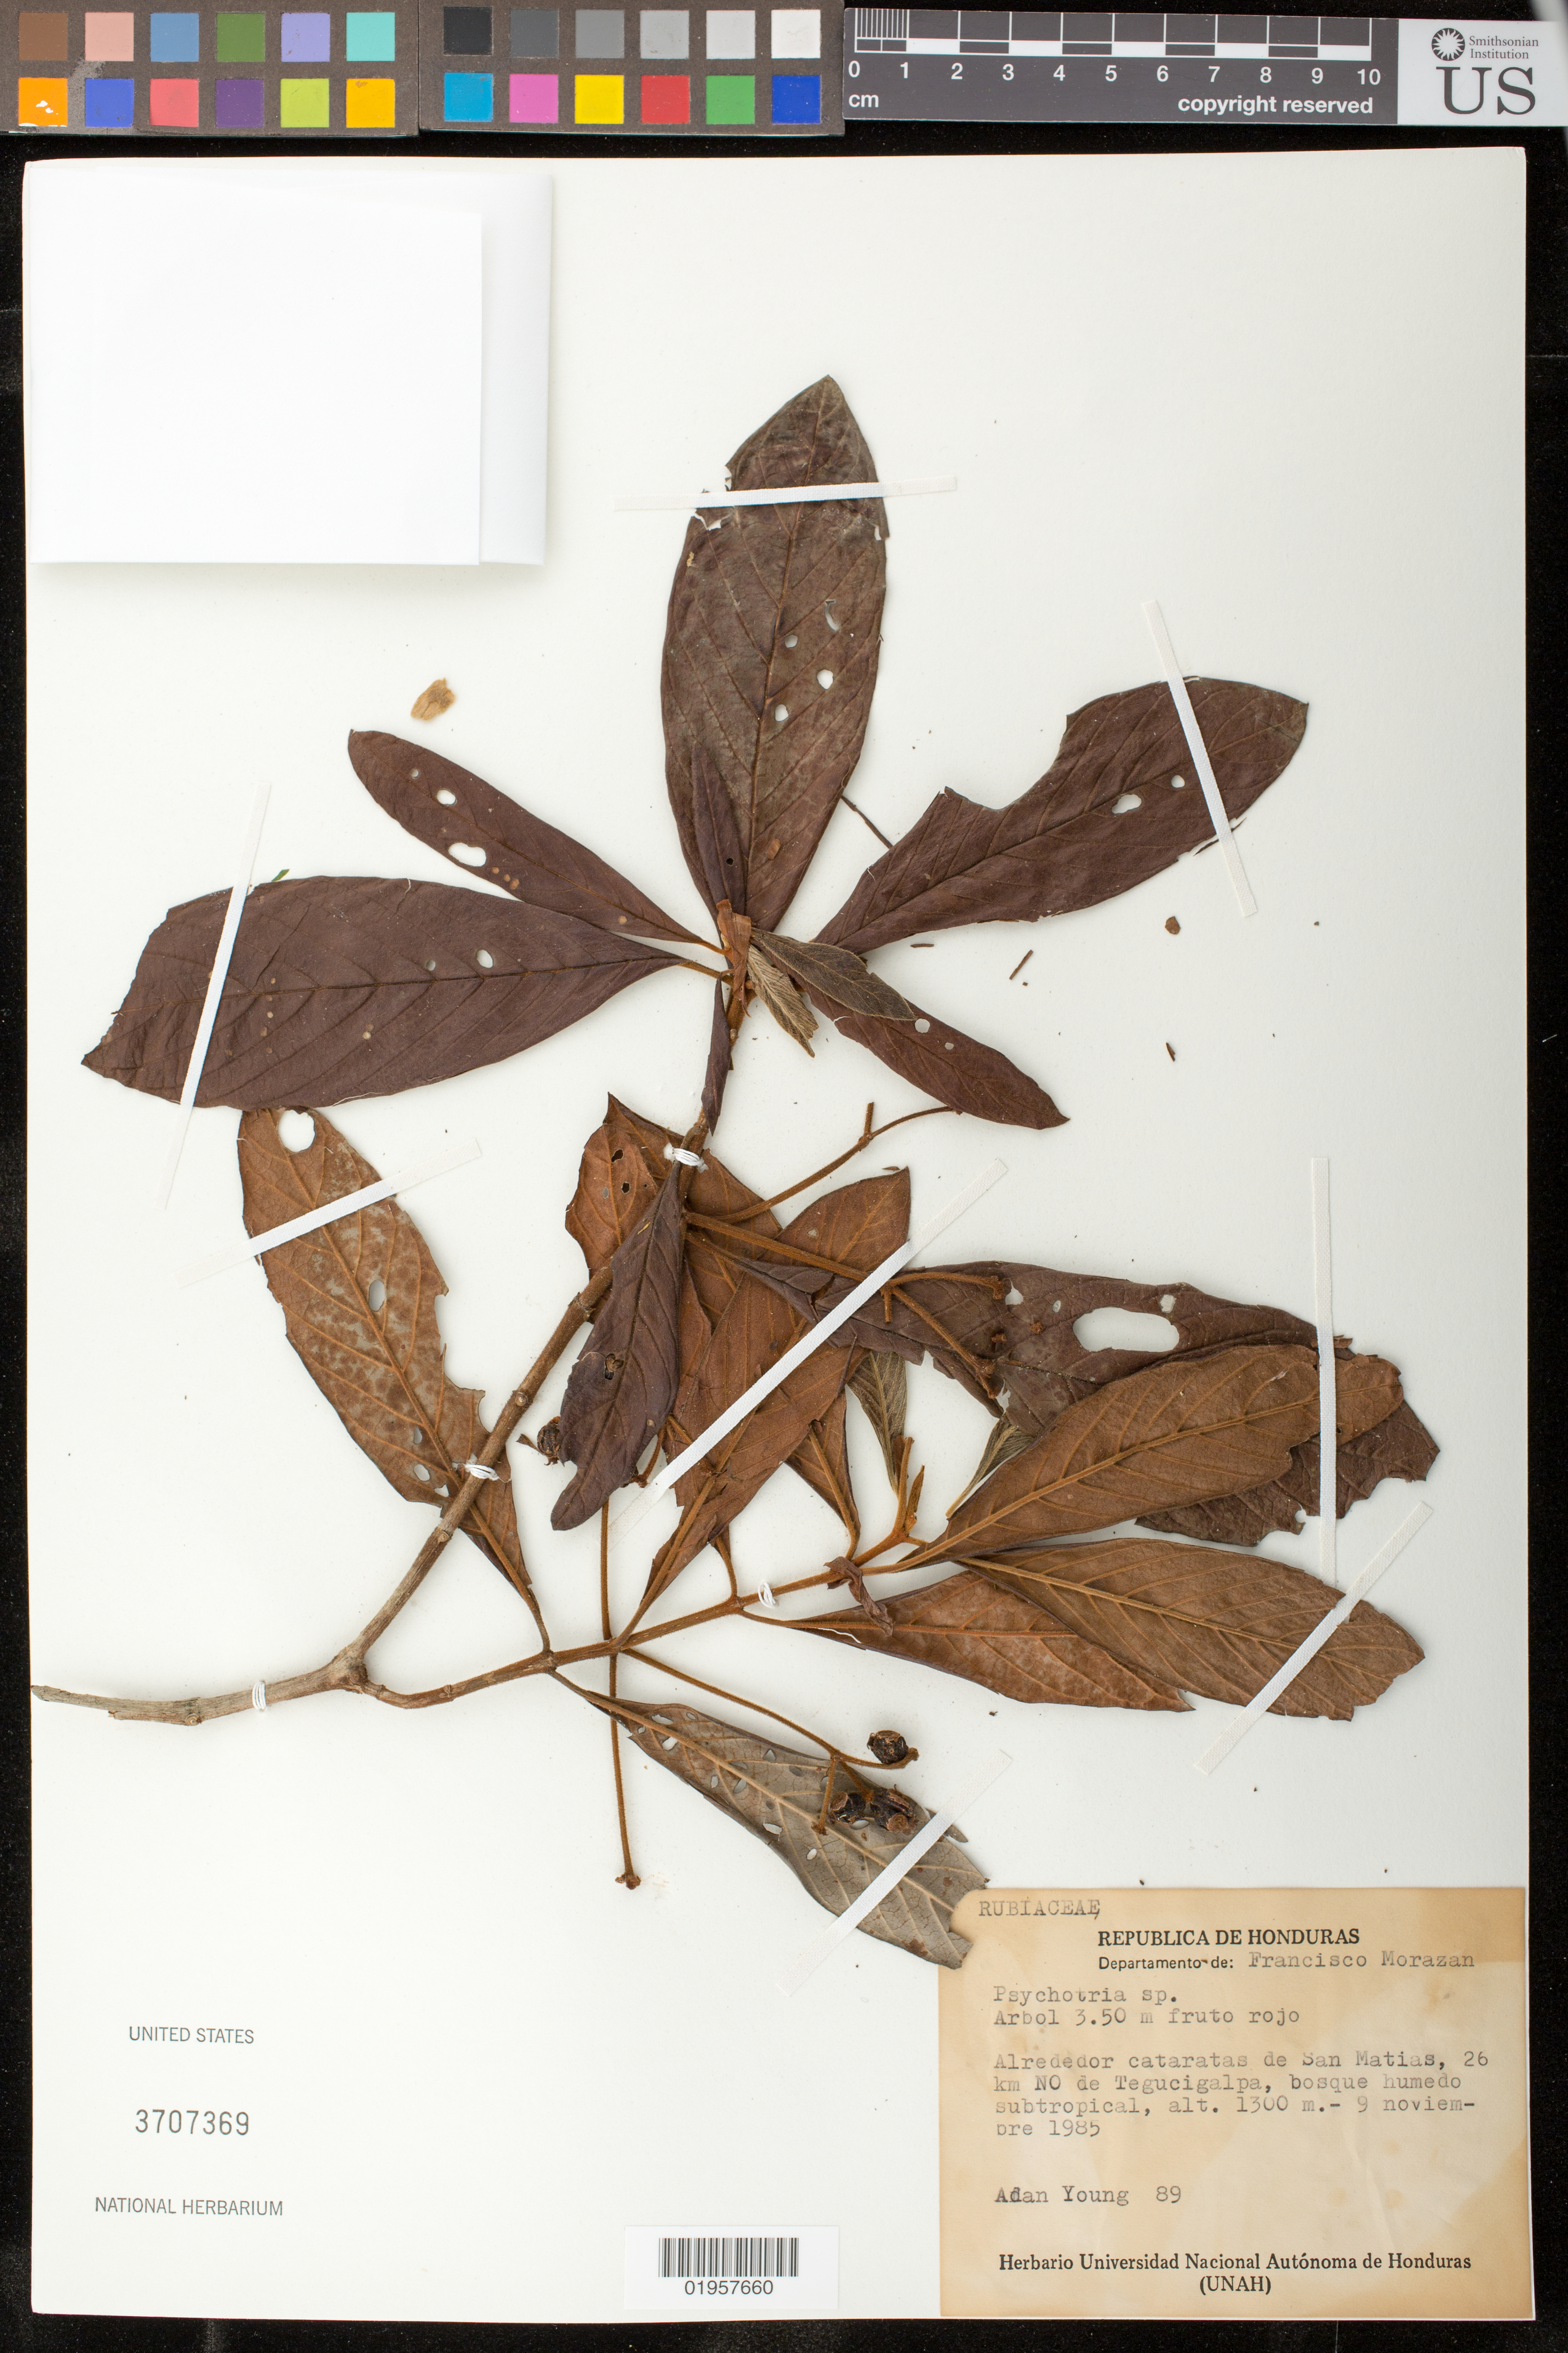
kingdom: Plantae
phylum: Tracheophyta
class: Magnoliopsida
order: Gentianales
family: Rubiaceae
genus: Psychotria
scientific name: Psychotria sp.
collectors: A. Young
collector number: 89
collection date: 1985-11-09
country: Honduras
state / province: Fco. Morazán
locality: San Matias, 26 km NO de Tegucigalpa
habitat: Bosque humedo subtropical, alrededor cataratas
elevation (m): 1300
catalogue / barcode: US 3707369